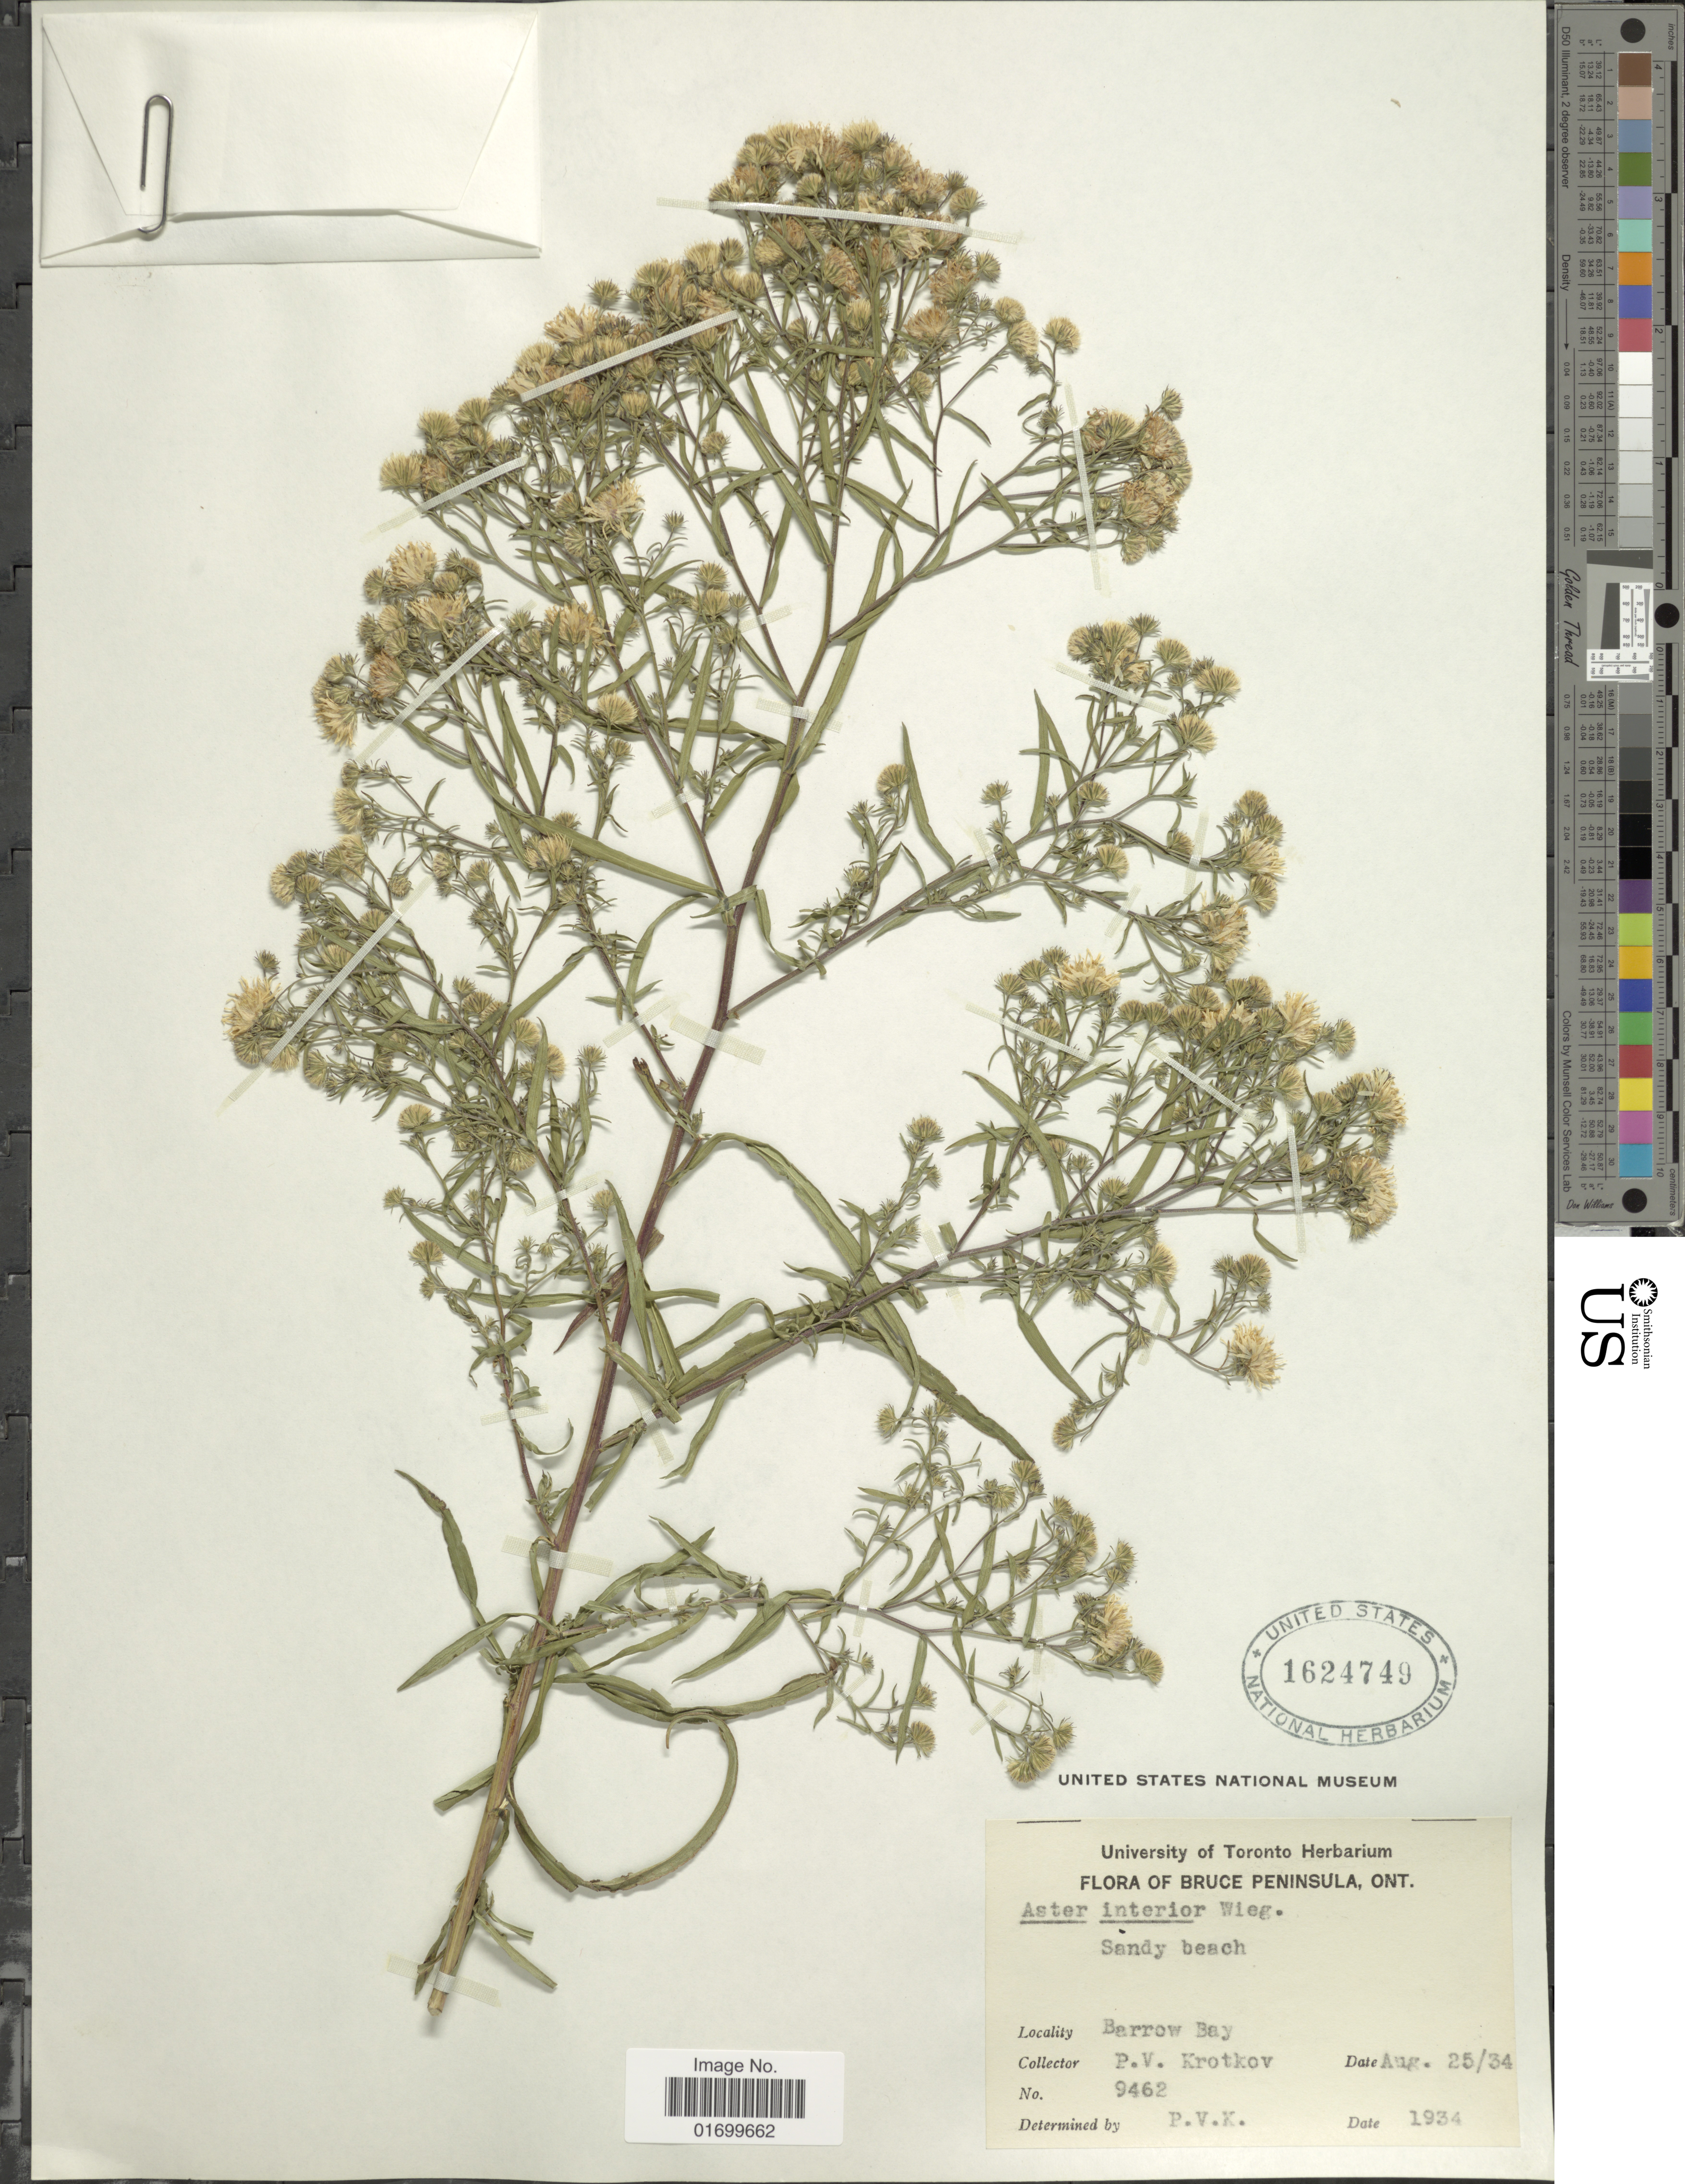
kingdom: Plantae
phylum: Tracheophyta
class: Magnoliopsida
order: Asterales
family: Asteraceae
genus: Symphyotrichum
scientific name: Symphyotrichum lanceolatum var. interior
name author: (Weigand) G.L. Nesom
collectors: P. V. Krotkov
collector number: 9462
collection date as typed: Transcribed d/m/y: 25/8/34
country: Canada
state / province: Ontario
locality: Bruce Peninsula, sandy beach, Barrow Bay.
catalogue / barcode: US 1624749